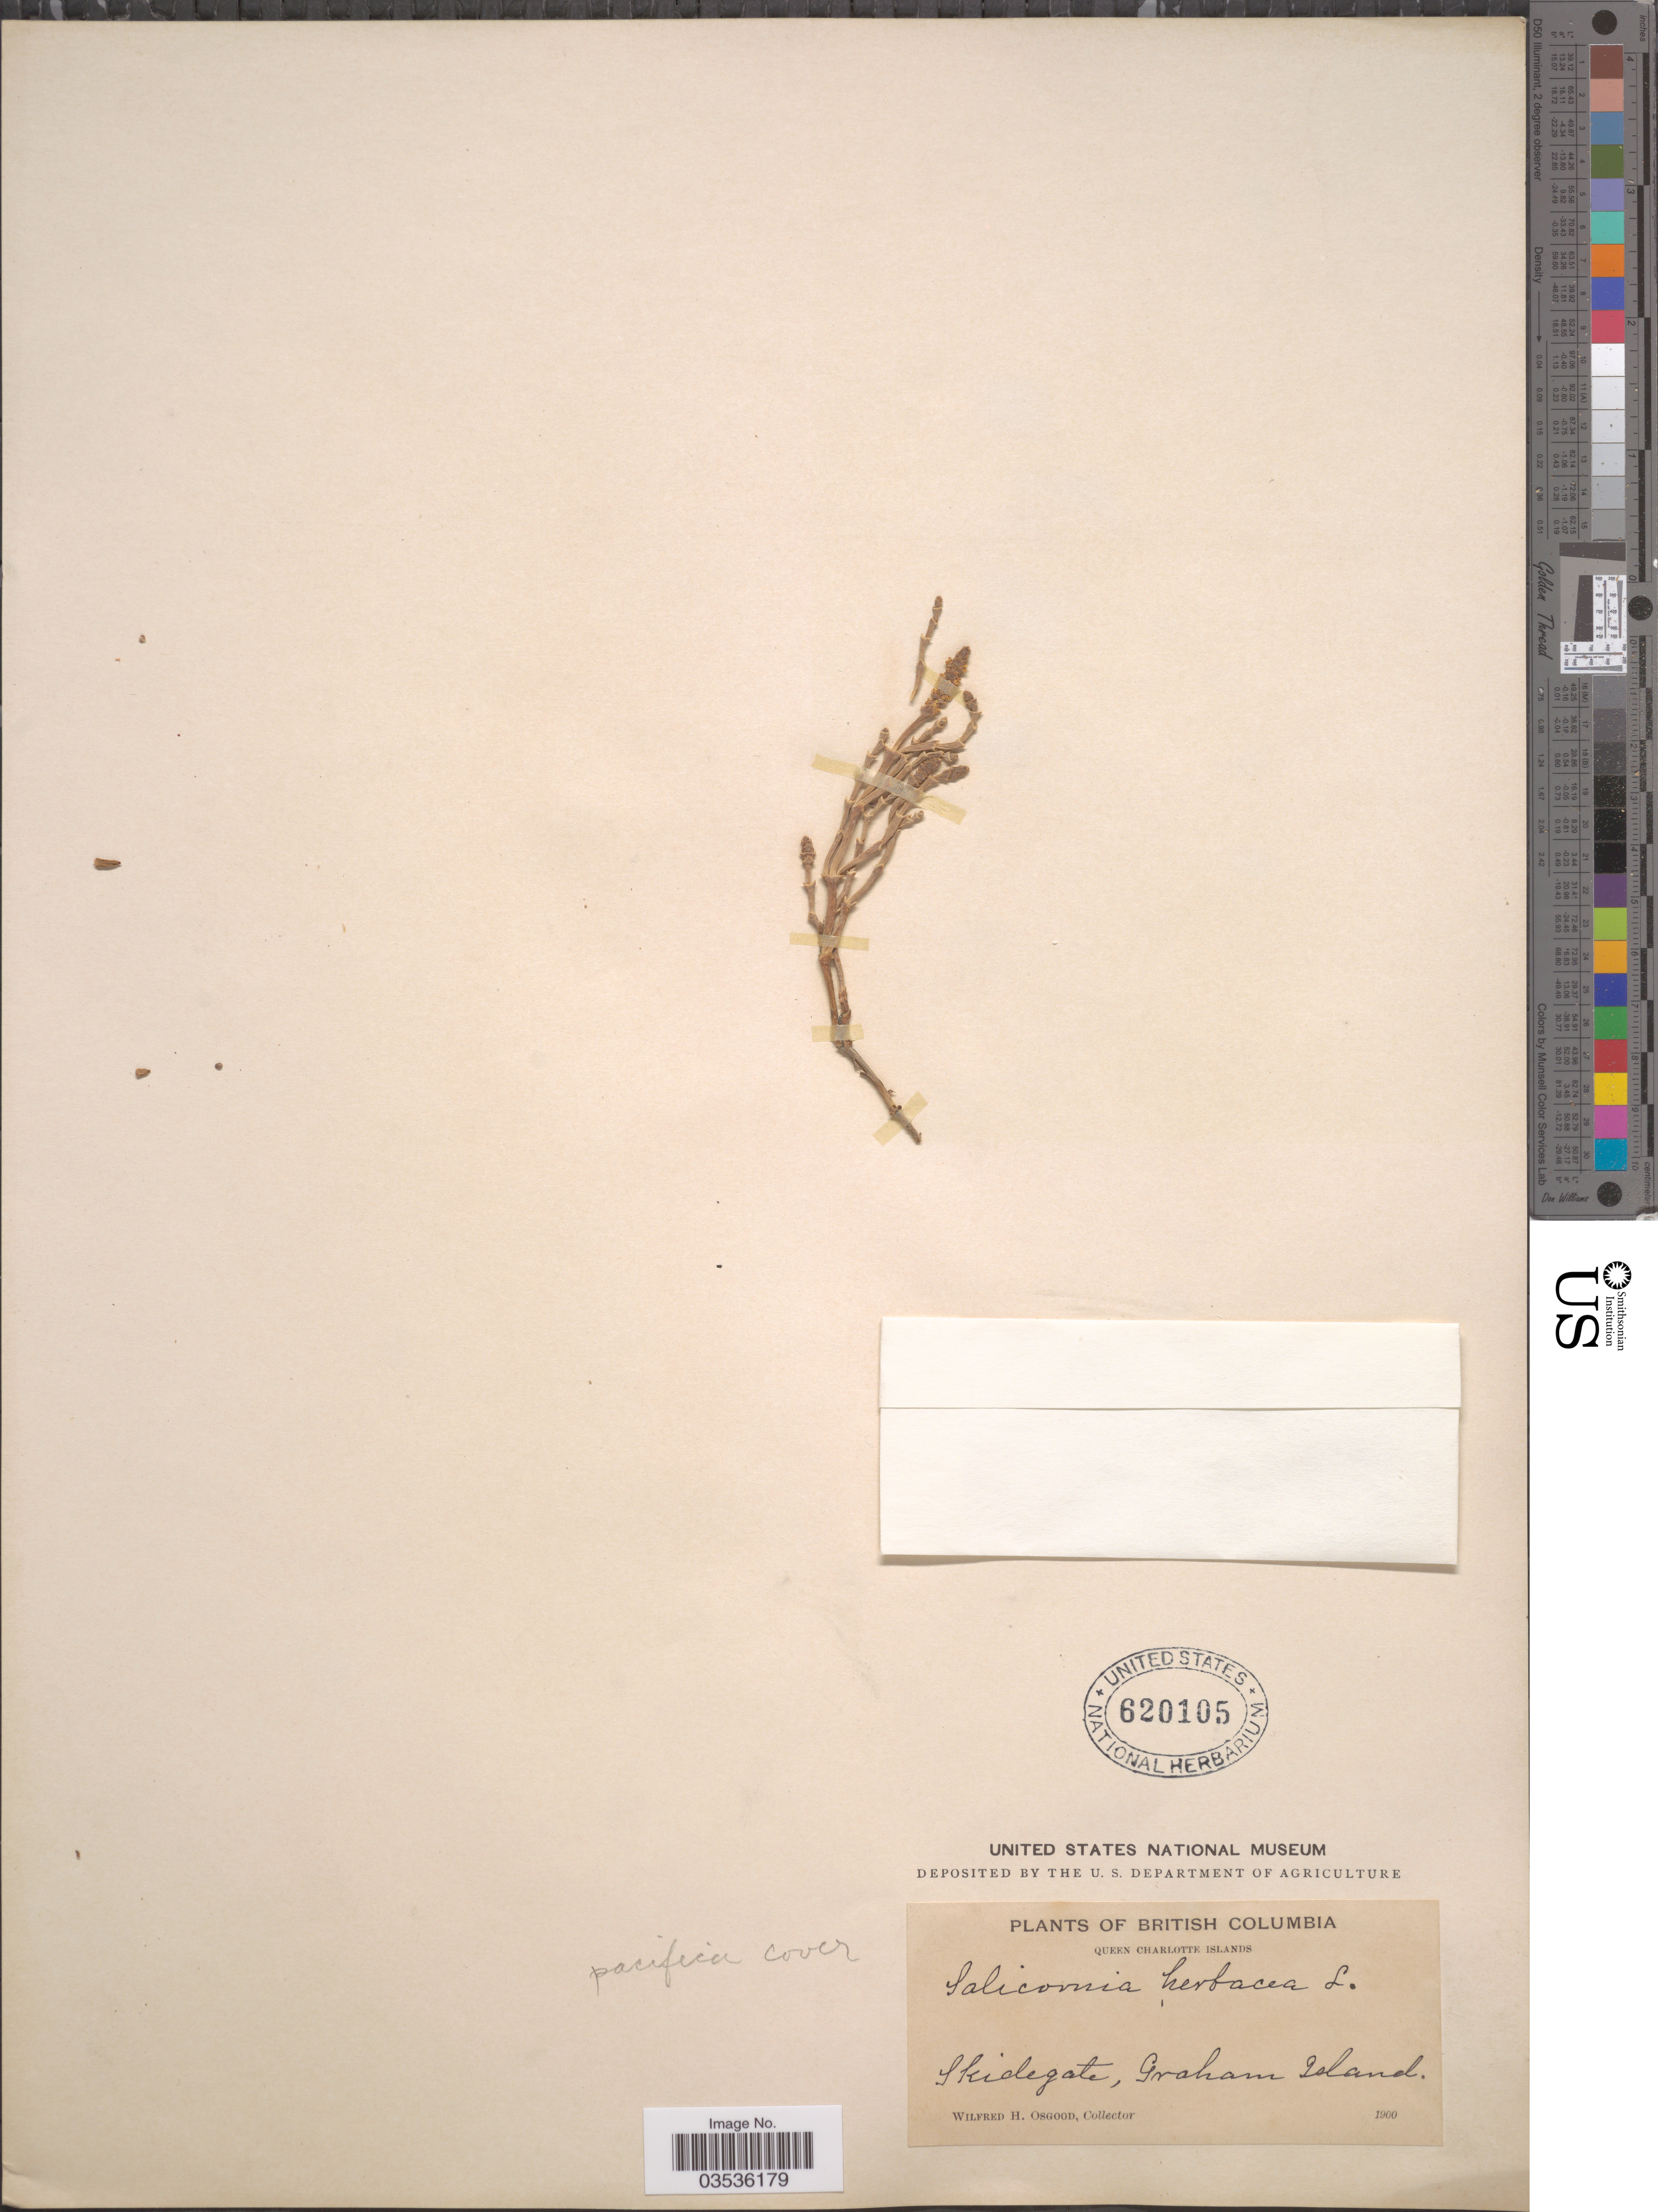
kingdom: Plantae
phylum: Tracheophyta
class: Magnoliopsida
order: Caryophyllales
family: Amaranthaceae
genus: Salicornia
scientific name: Salicornia pacifica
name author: Standl.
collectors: W. Osgood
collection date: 1900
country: Canada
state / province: British Columbia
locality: Queen Charlotte Islands. Skidegate, Graham Island.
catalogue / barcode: US 620105